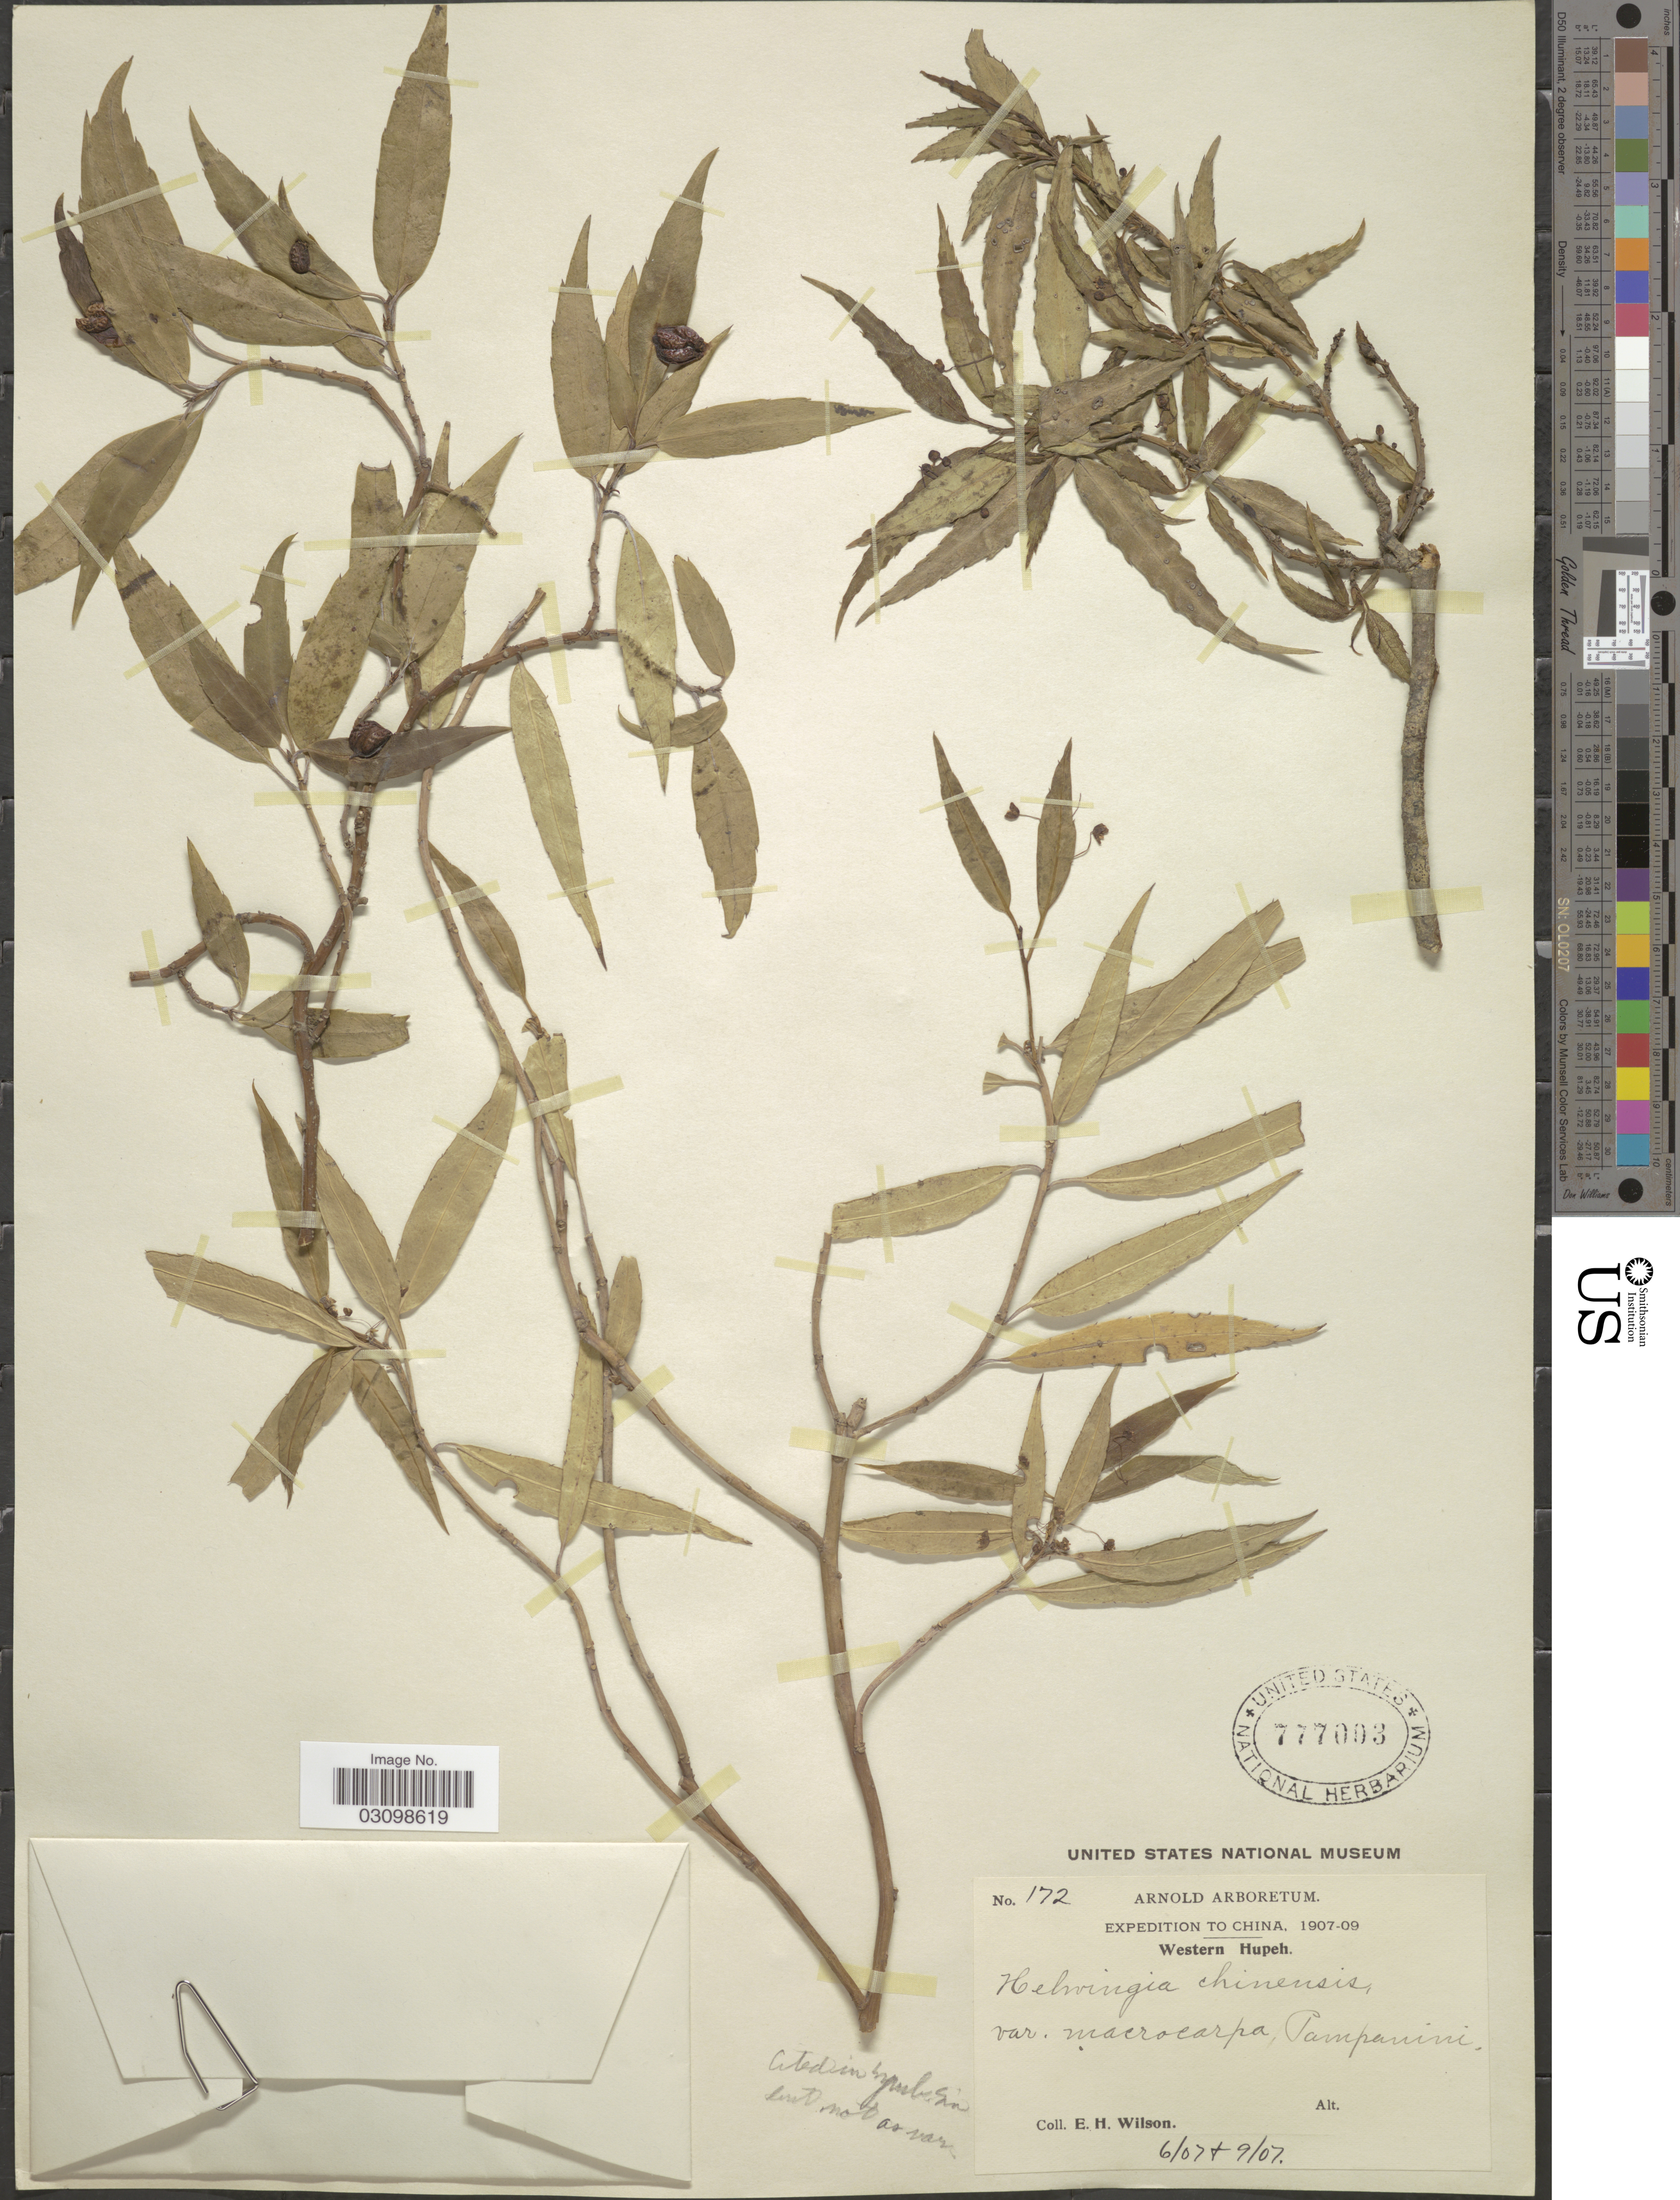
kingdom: Plantae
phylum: Tracheophyta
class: Magnoliopsida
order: Aquifoliales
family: Helwingiaceae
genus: Helwingia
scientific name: Helwingia chinensis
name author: Batalin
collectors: E. Wilson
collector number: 172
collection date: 1907-06/1907-09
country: China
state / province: Hubei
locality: Western Hupeh.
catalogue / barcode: US 777003